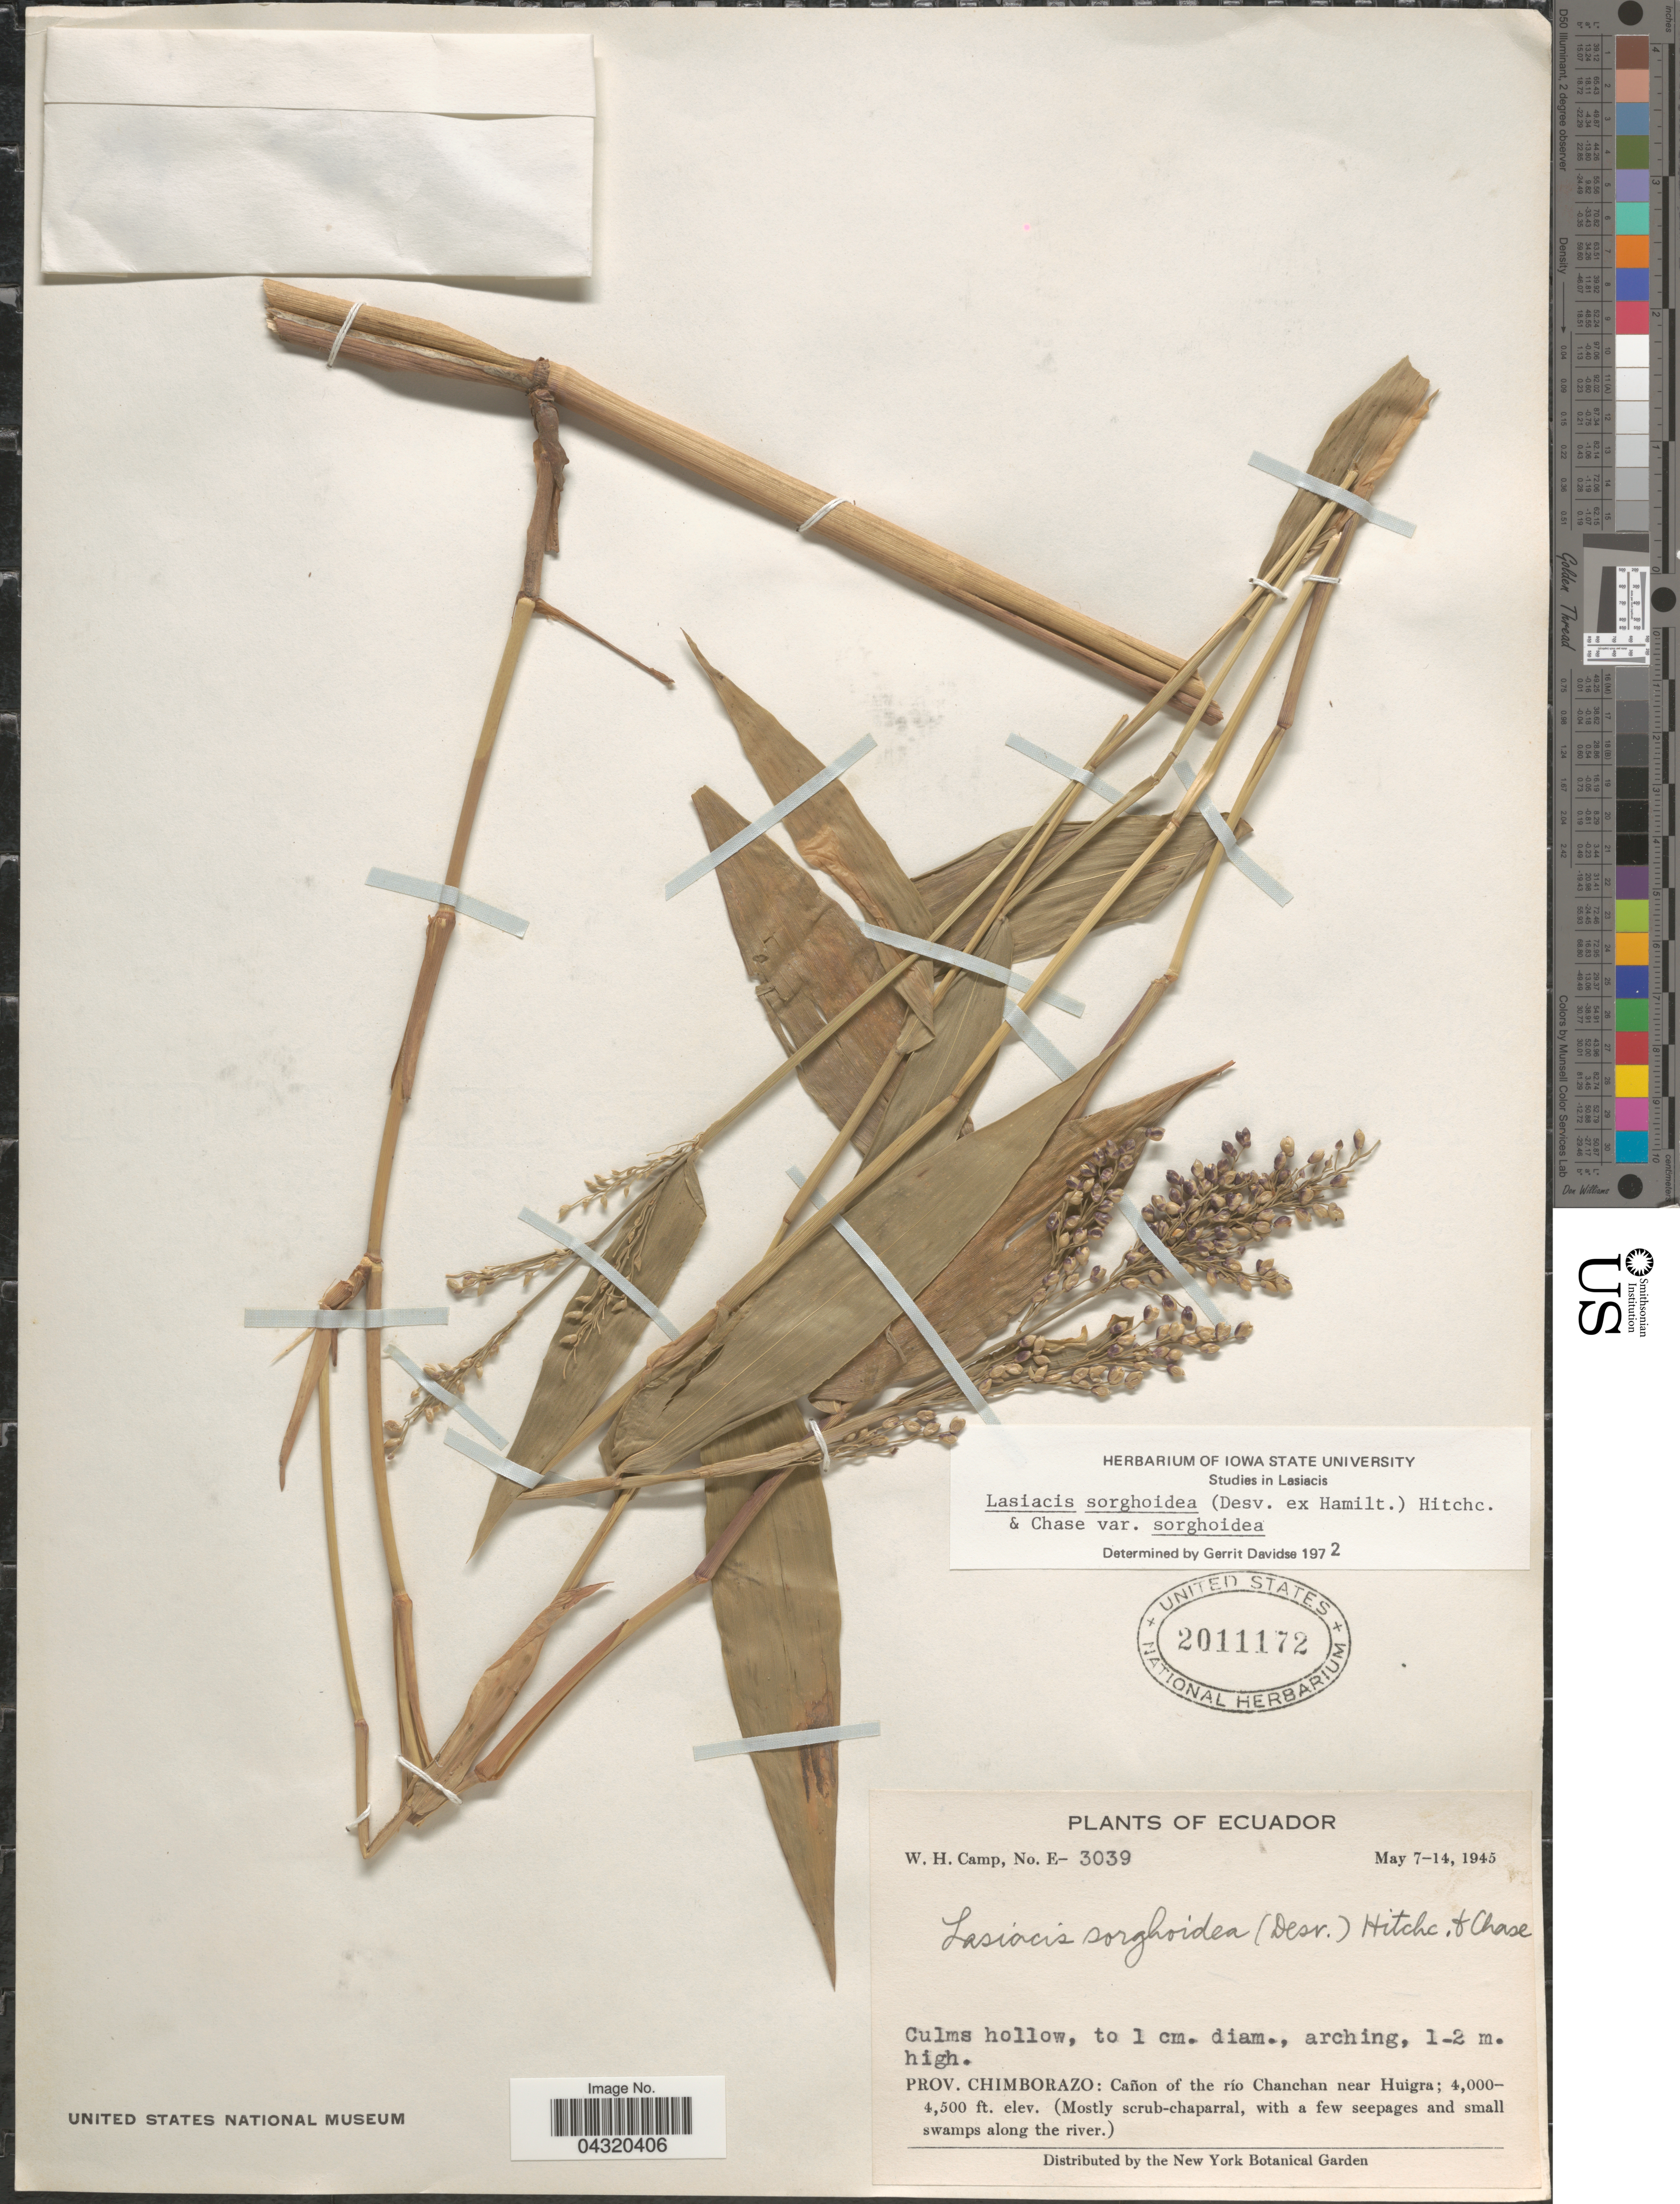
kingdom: Plantae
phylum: Tracheophyta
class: Liliopsida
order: Poales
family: Poaceae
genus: Lasiacis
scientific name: Lasiacis sorghoidea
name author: (Desv. ex Ham.) Hitchc. & Chase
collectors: W. H. Camp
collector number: E-3039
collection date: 1945-05-07/1945-05-14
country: Ecuador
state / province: Chimborazo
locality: Cañon of the río Chanchan near Huigra. Along the river.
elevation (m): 1219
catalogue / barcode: US 2011172